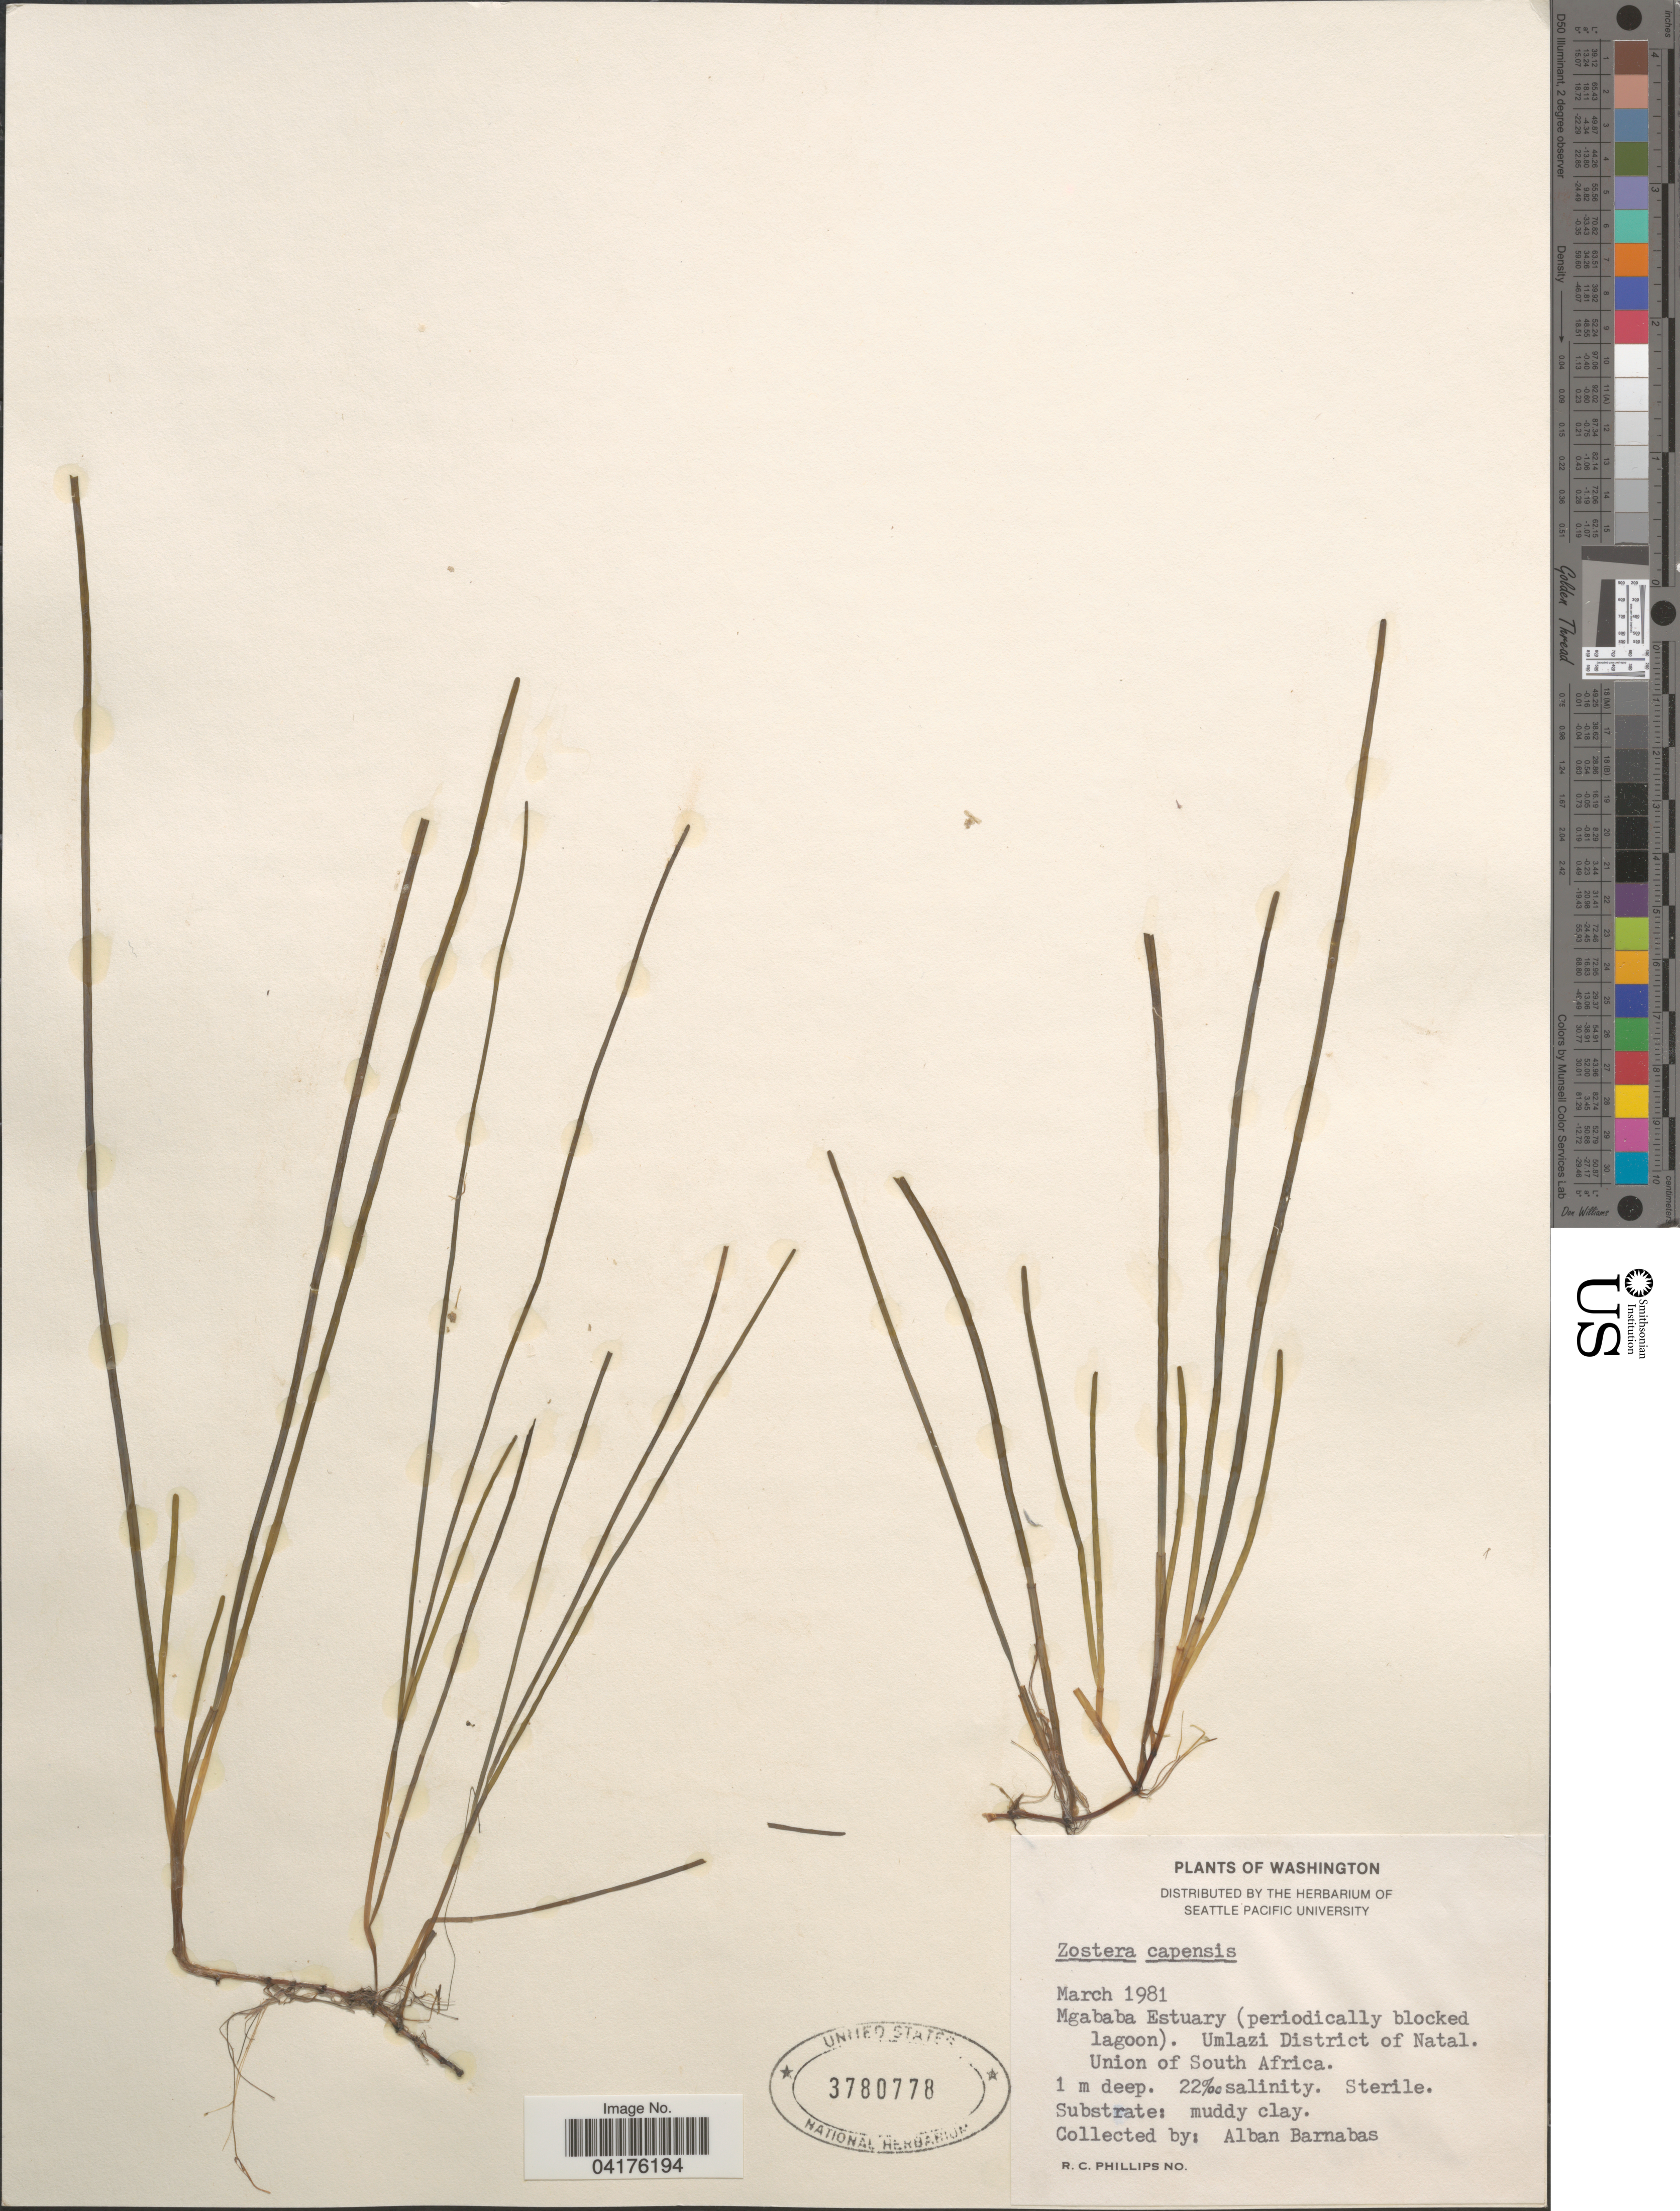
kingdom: Plantae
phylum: Tracheophyta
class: Liliopsida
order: Alismatales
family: Zosteraceae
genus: Zostera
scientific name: Zostera capensis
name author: Setch.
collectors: A. Barnabas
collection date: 1981-03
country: South Africa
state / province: KwaZulu-Natal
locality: Mgababa Estuary (periodically blocked lagoon). Umlazi District of Natal. Union of South Africa.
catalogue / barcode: US 3780778